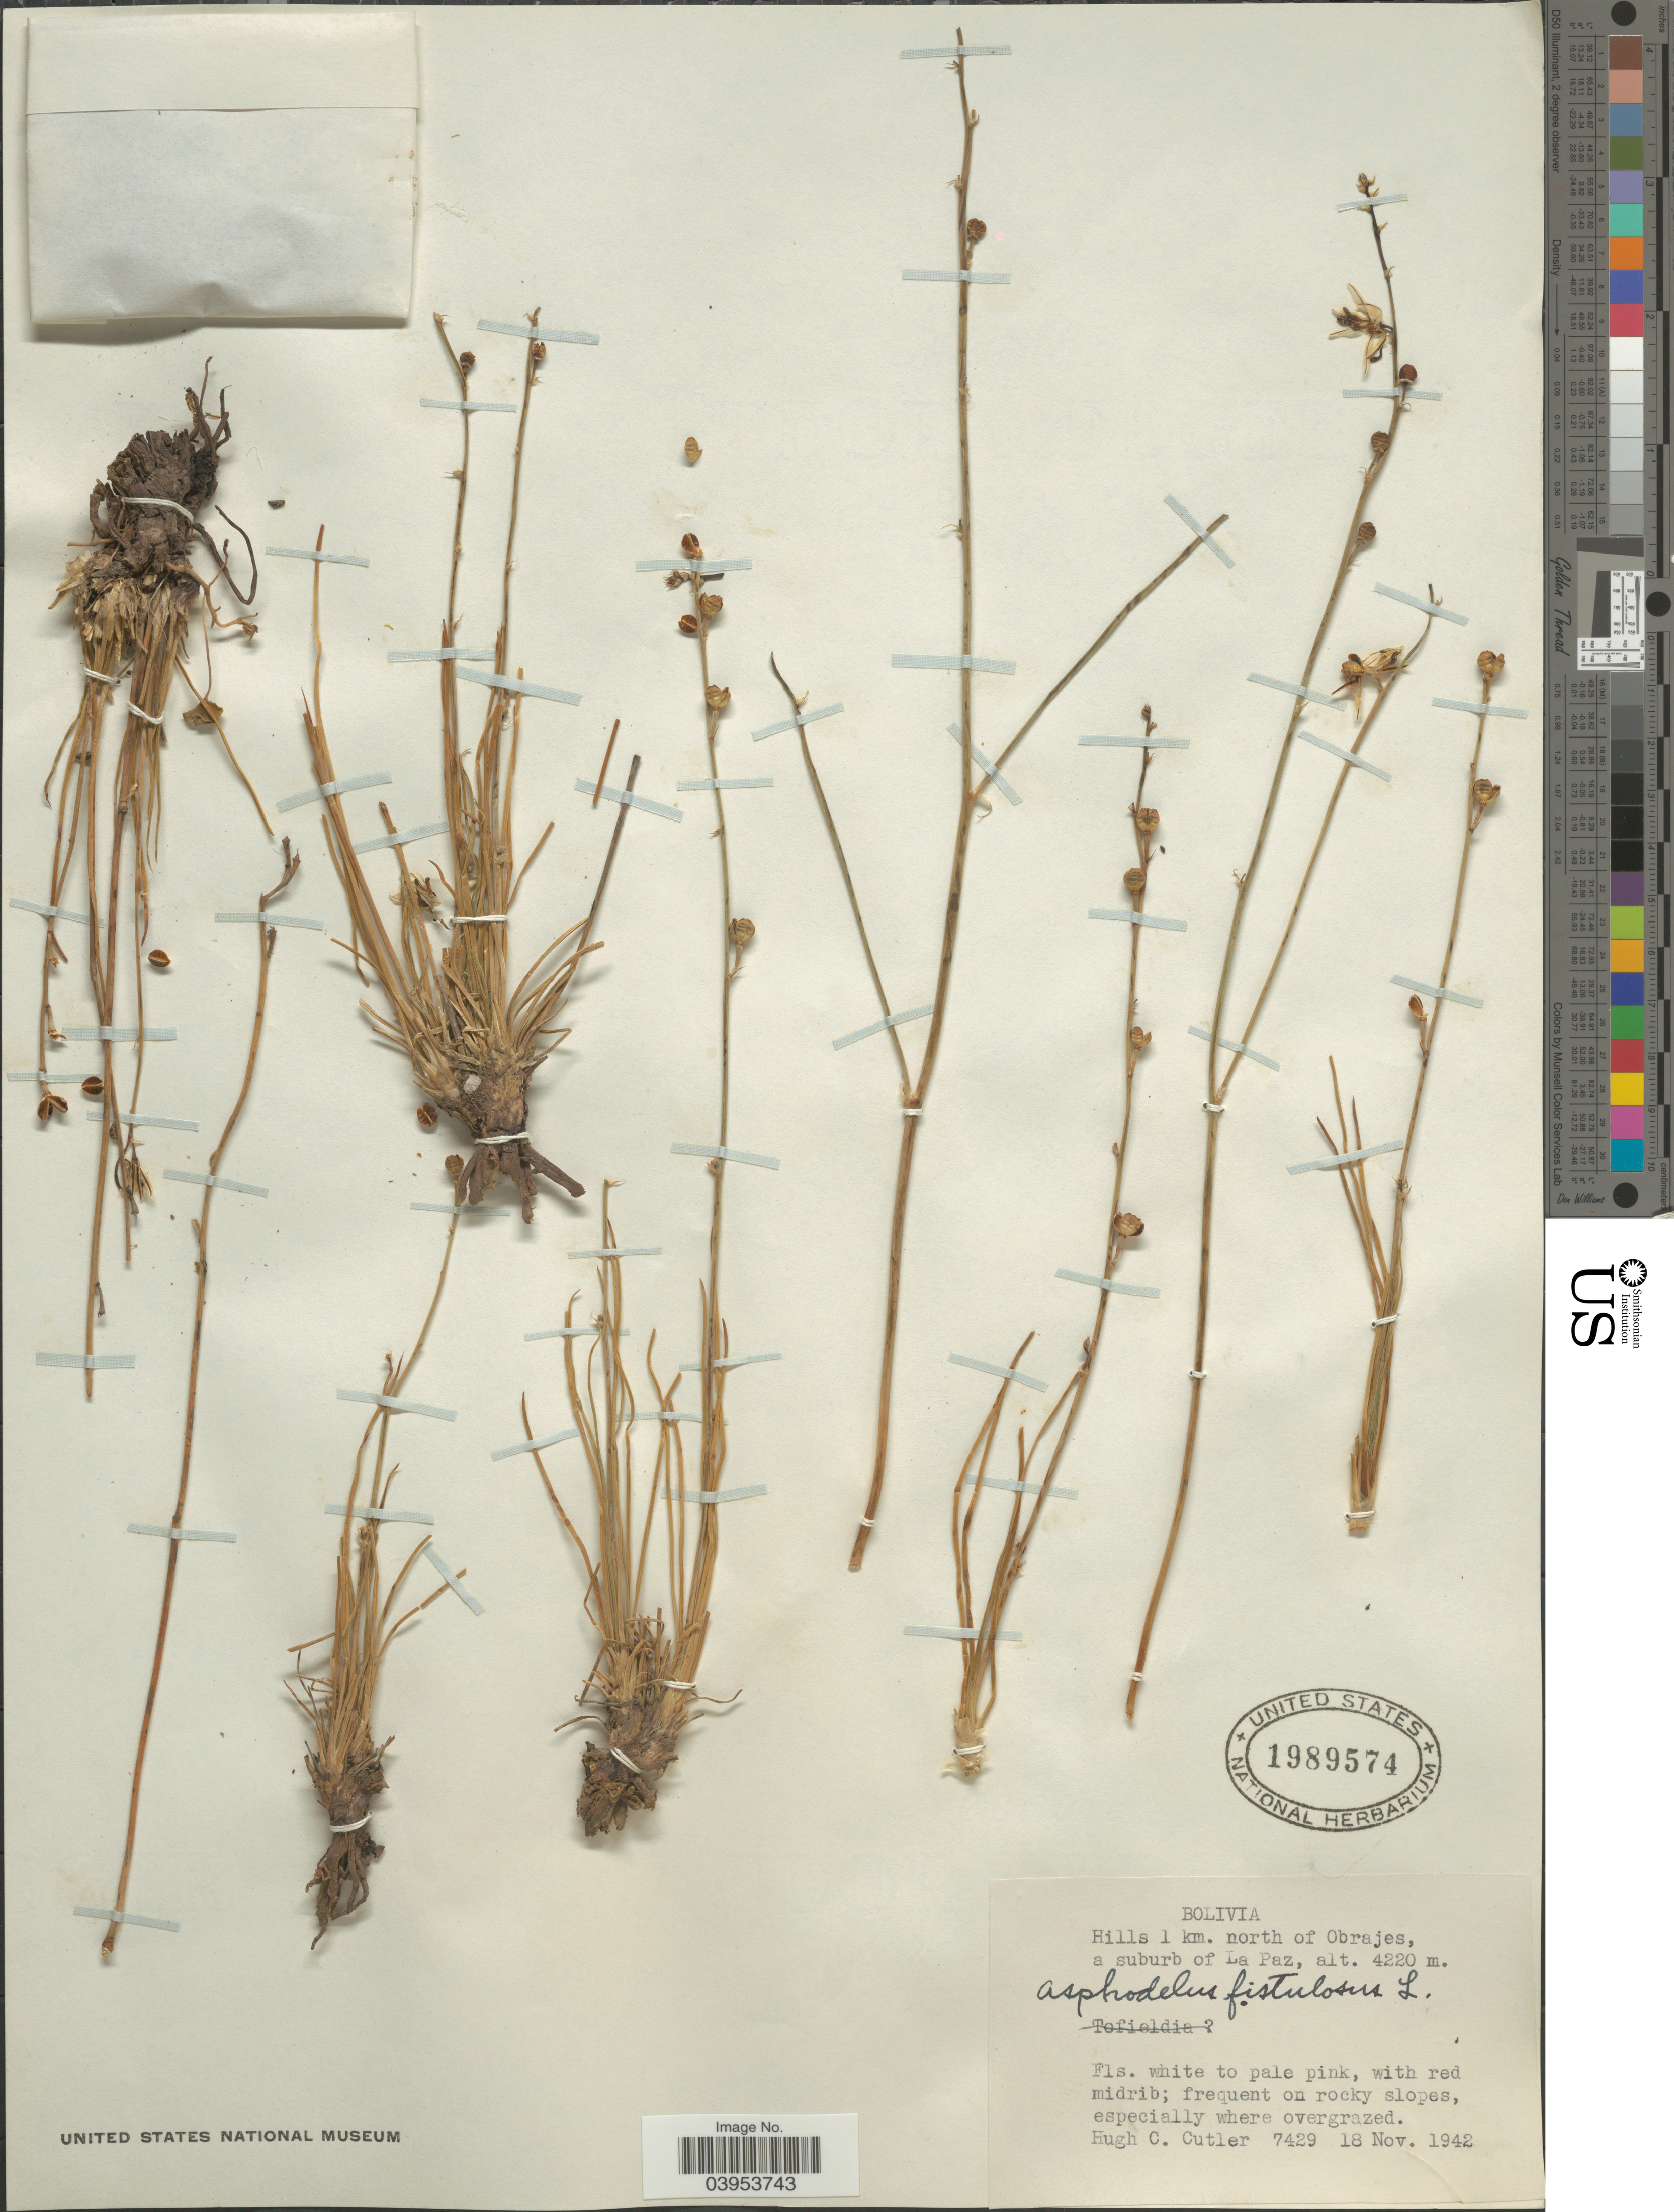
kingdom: Plantae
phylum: Tracheophyta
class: Liliopsida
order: Asparagales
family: Asphodelaceae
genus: Asphodelus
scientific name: Asphodelus fistulosus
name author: L.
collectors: H. C. Cutler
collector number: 7429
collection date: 1942-11-18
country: Bolivia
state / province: La Paz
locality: Hills 1 km. north of Obrajes, a suburb of La Paz.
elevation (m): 4220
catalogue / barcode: US 1989574